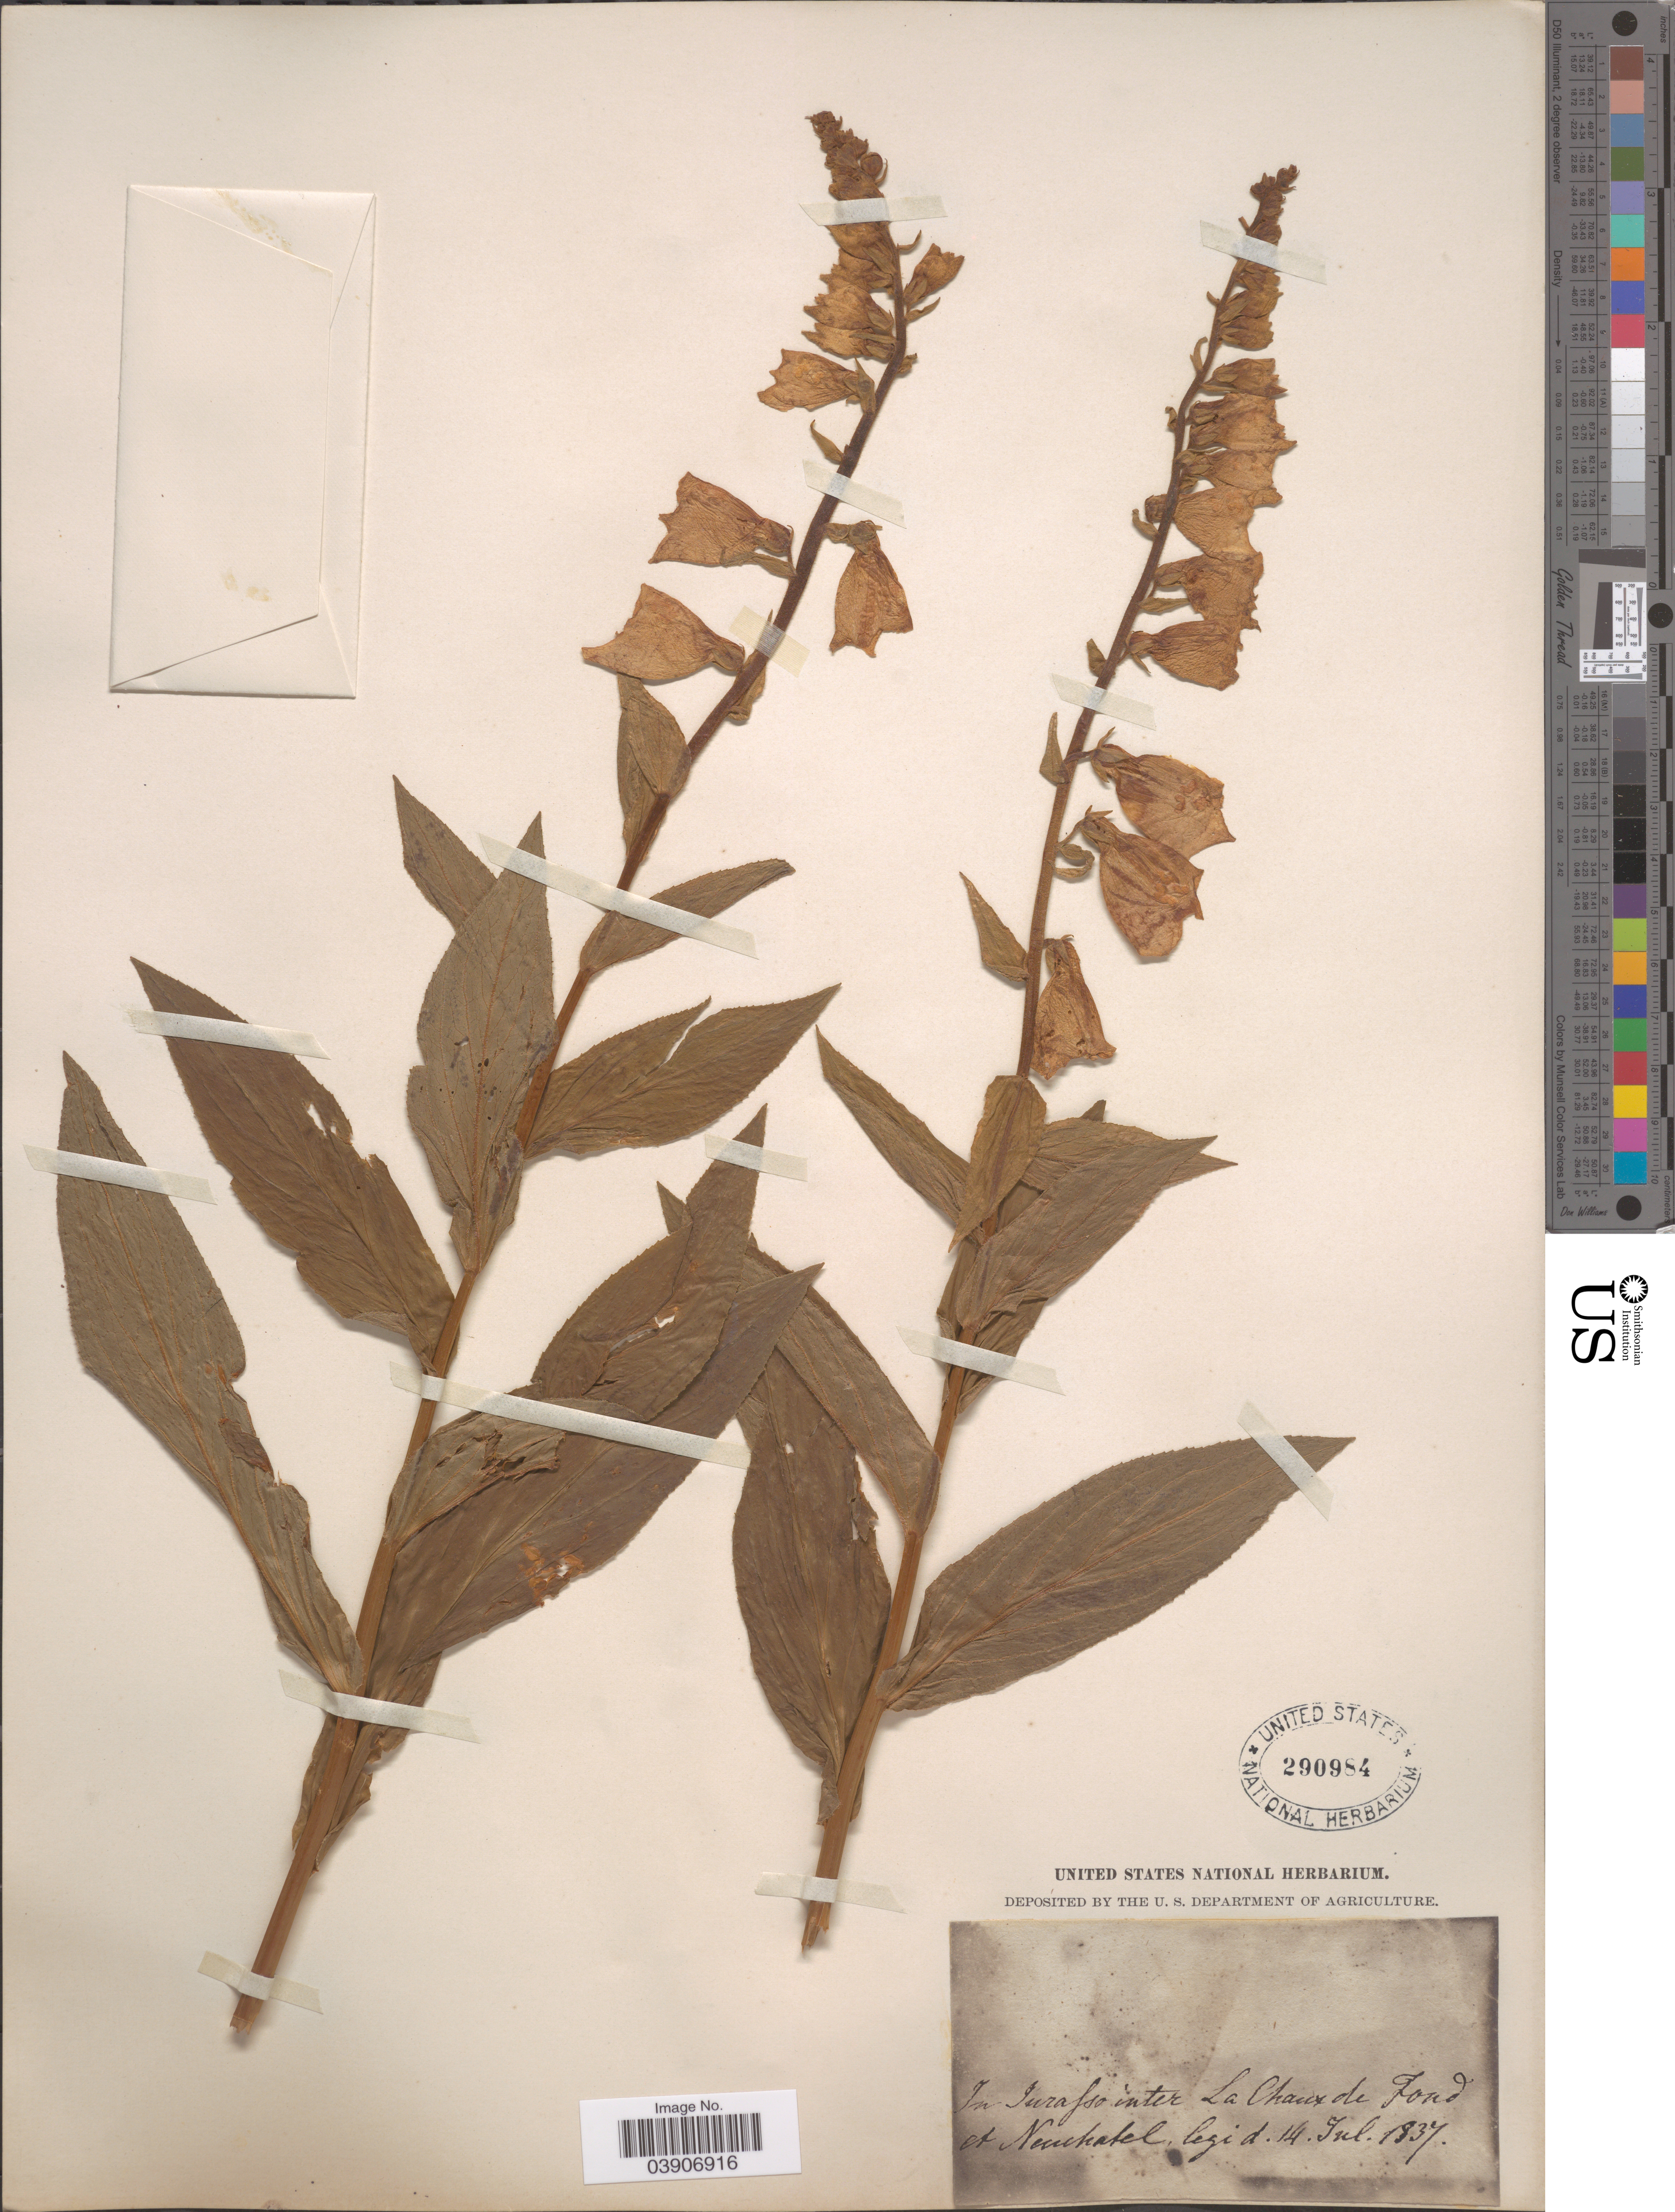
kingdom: Plantae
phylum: Tracheophyta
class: Magnoliopsida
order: Lamiales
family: Plantaginaceae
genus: Digitalis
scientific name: Digitalis sp.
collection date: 1837-07-14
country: Switzerland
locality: In Jurafso inter La Chaux de Fond A Neuchatel.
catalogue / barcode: US 290984